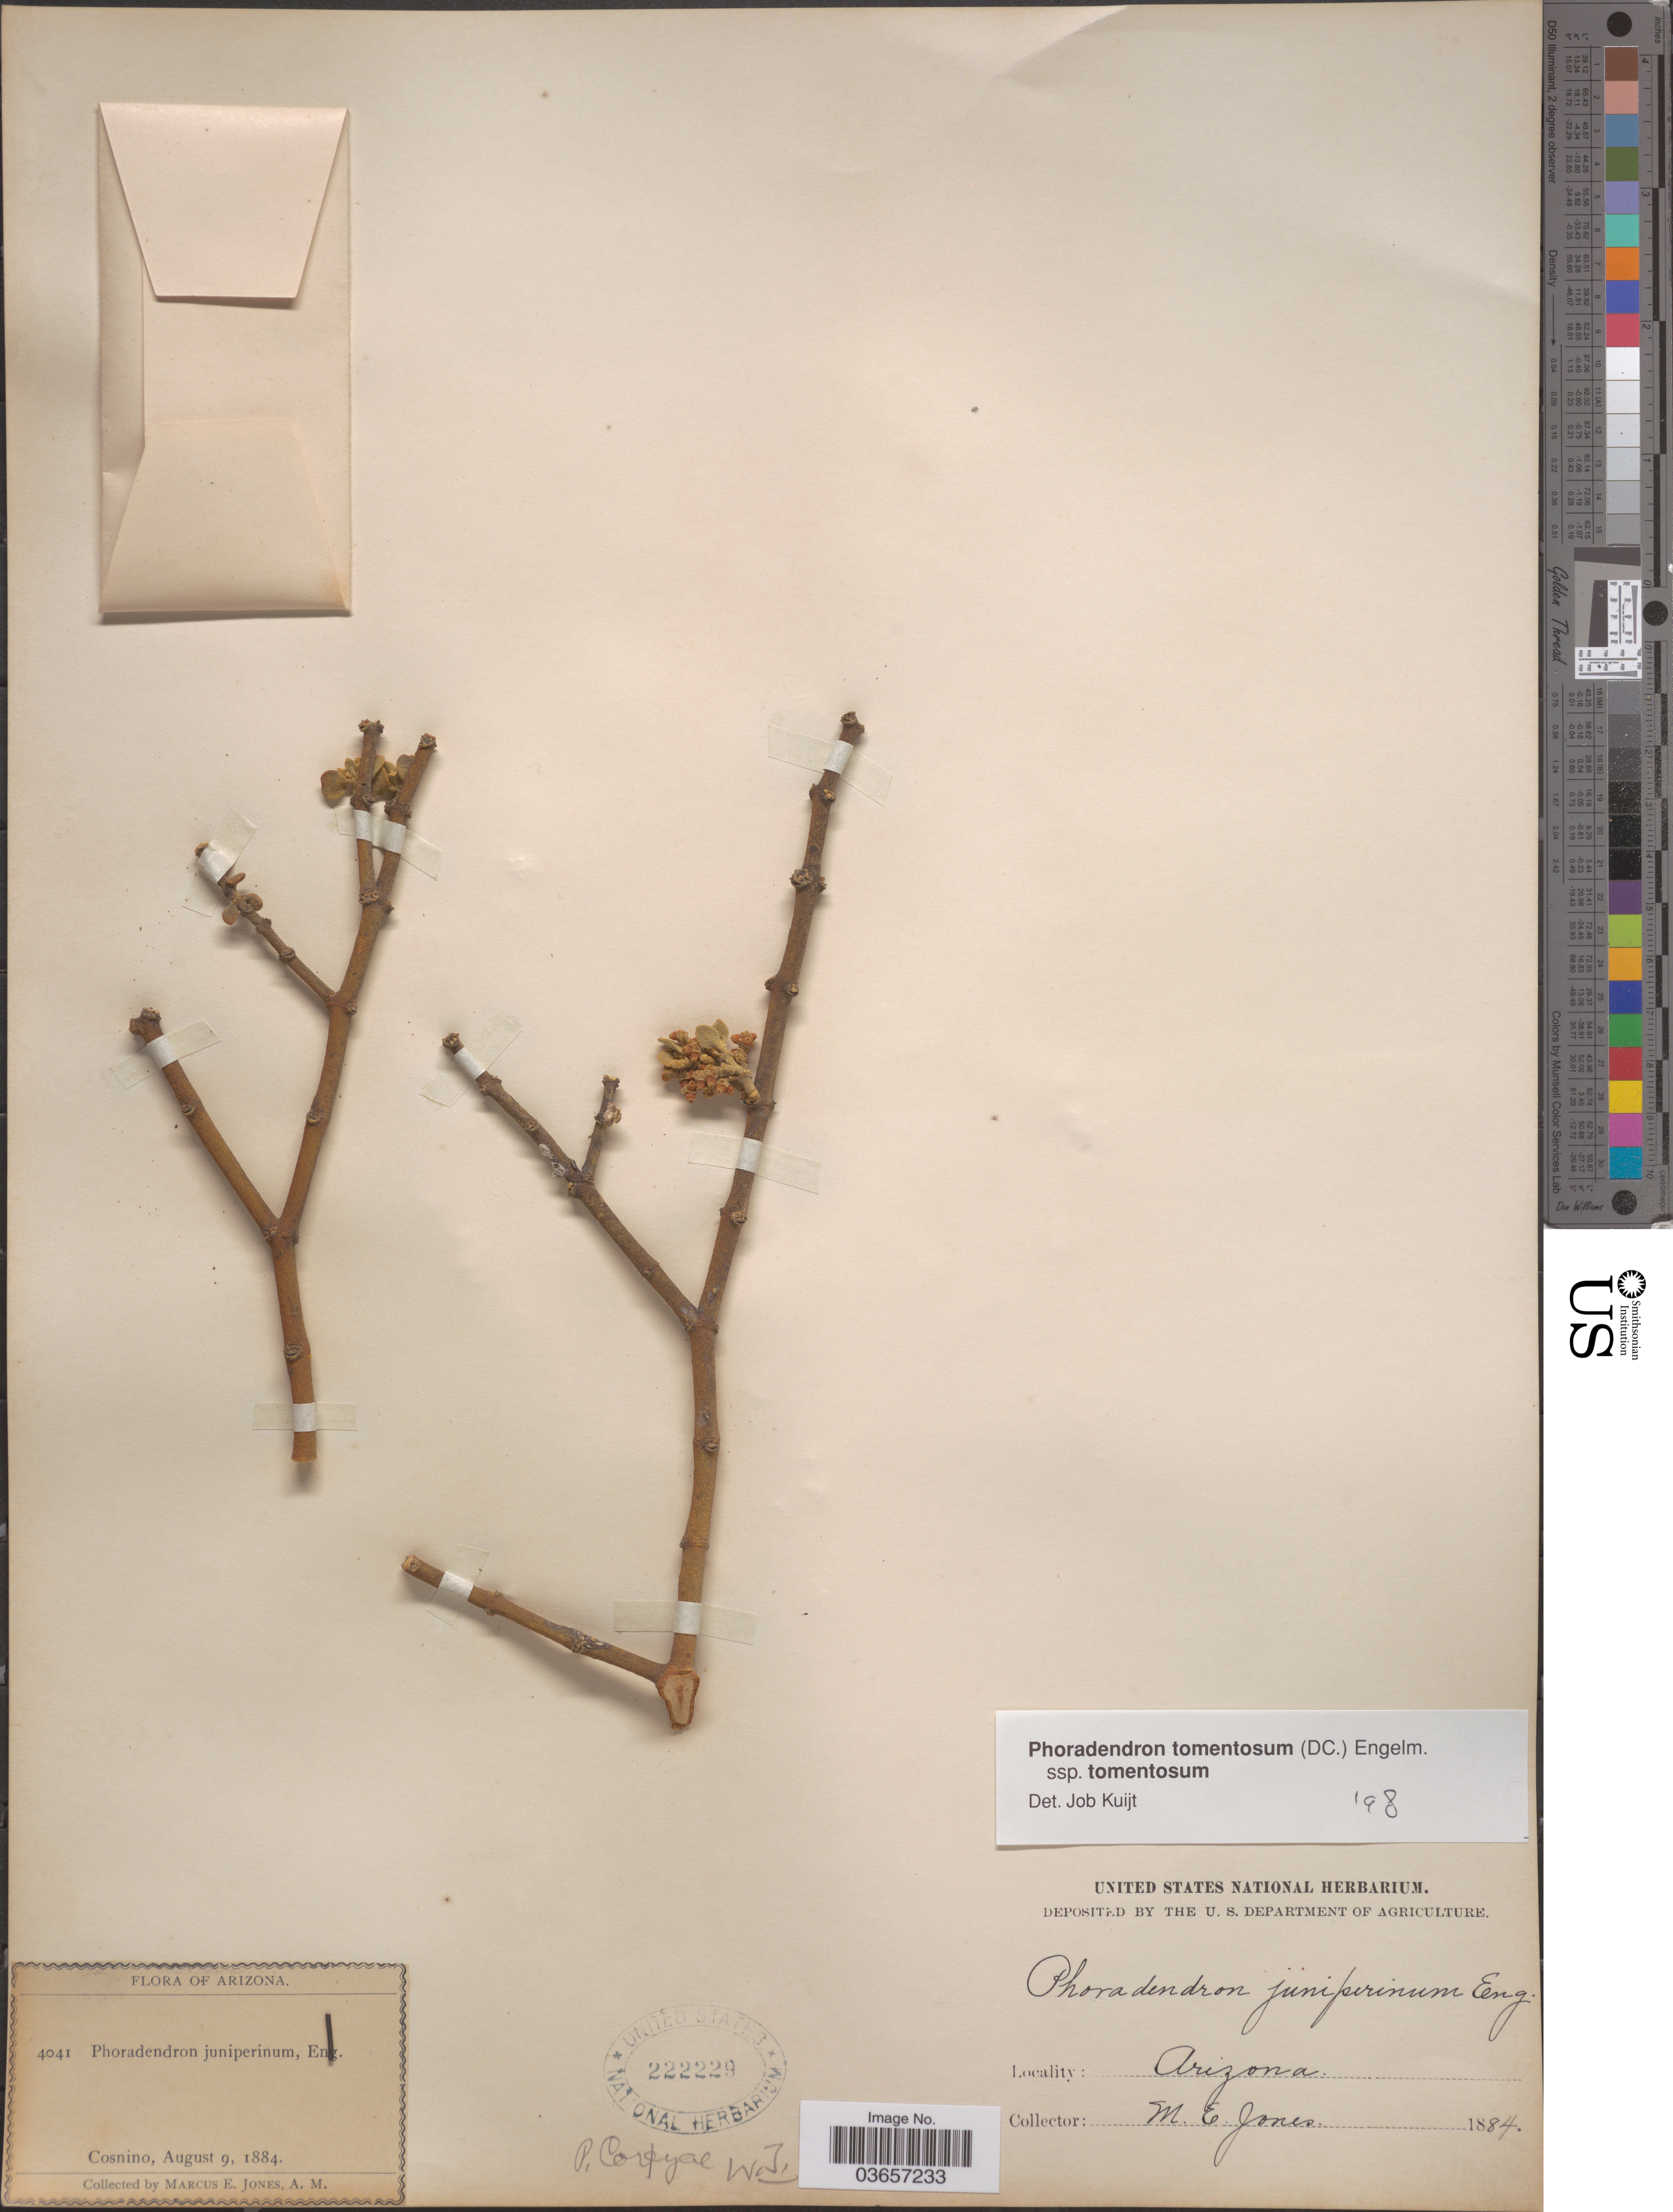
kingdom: Plantae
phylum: Tracheophyta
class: Magnoliopsida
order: Santalales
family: Viscaceae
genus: Phoradendron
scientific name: Phoradendron tomentosum subsp. tomentosum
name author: DC.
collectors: M. E. Jones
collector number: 4041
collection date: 1884-08-09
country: United States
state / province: Arizona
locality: Cosnino.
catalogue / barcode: US 222229